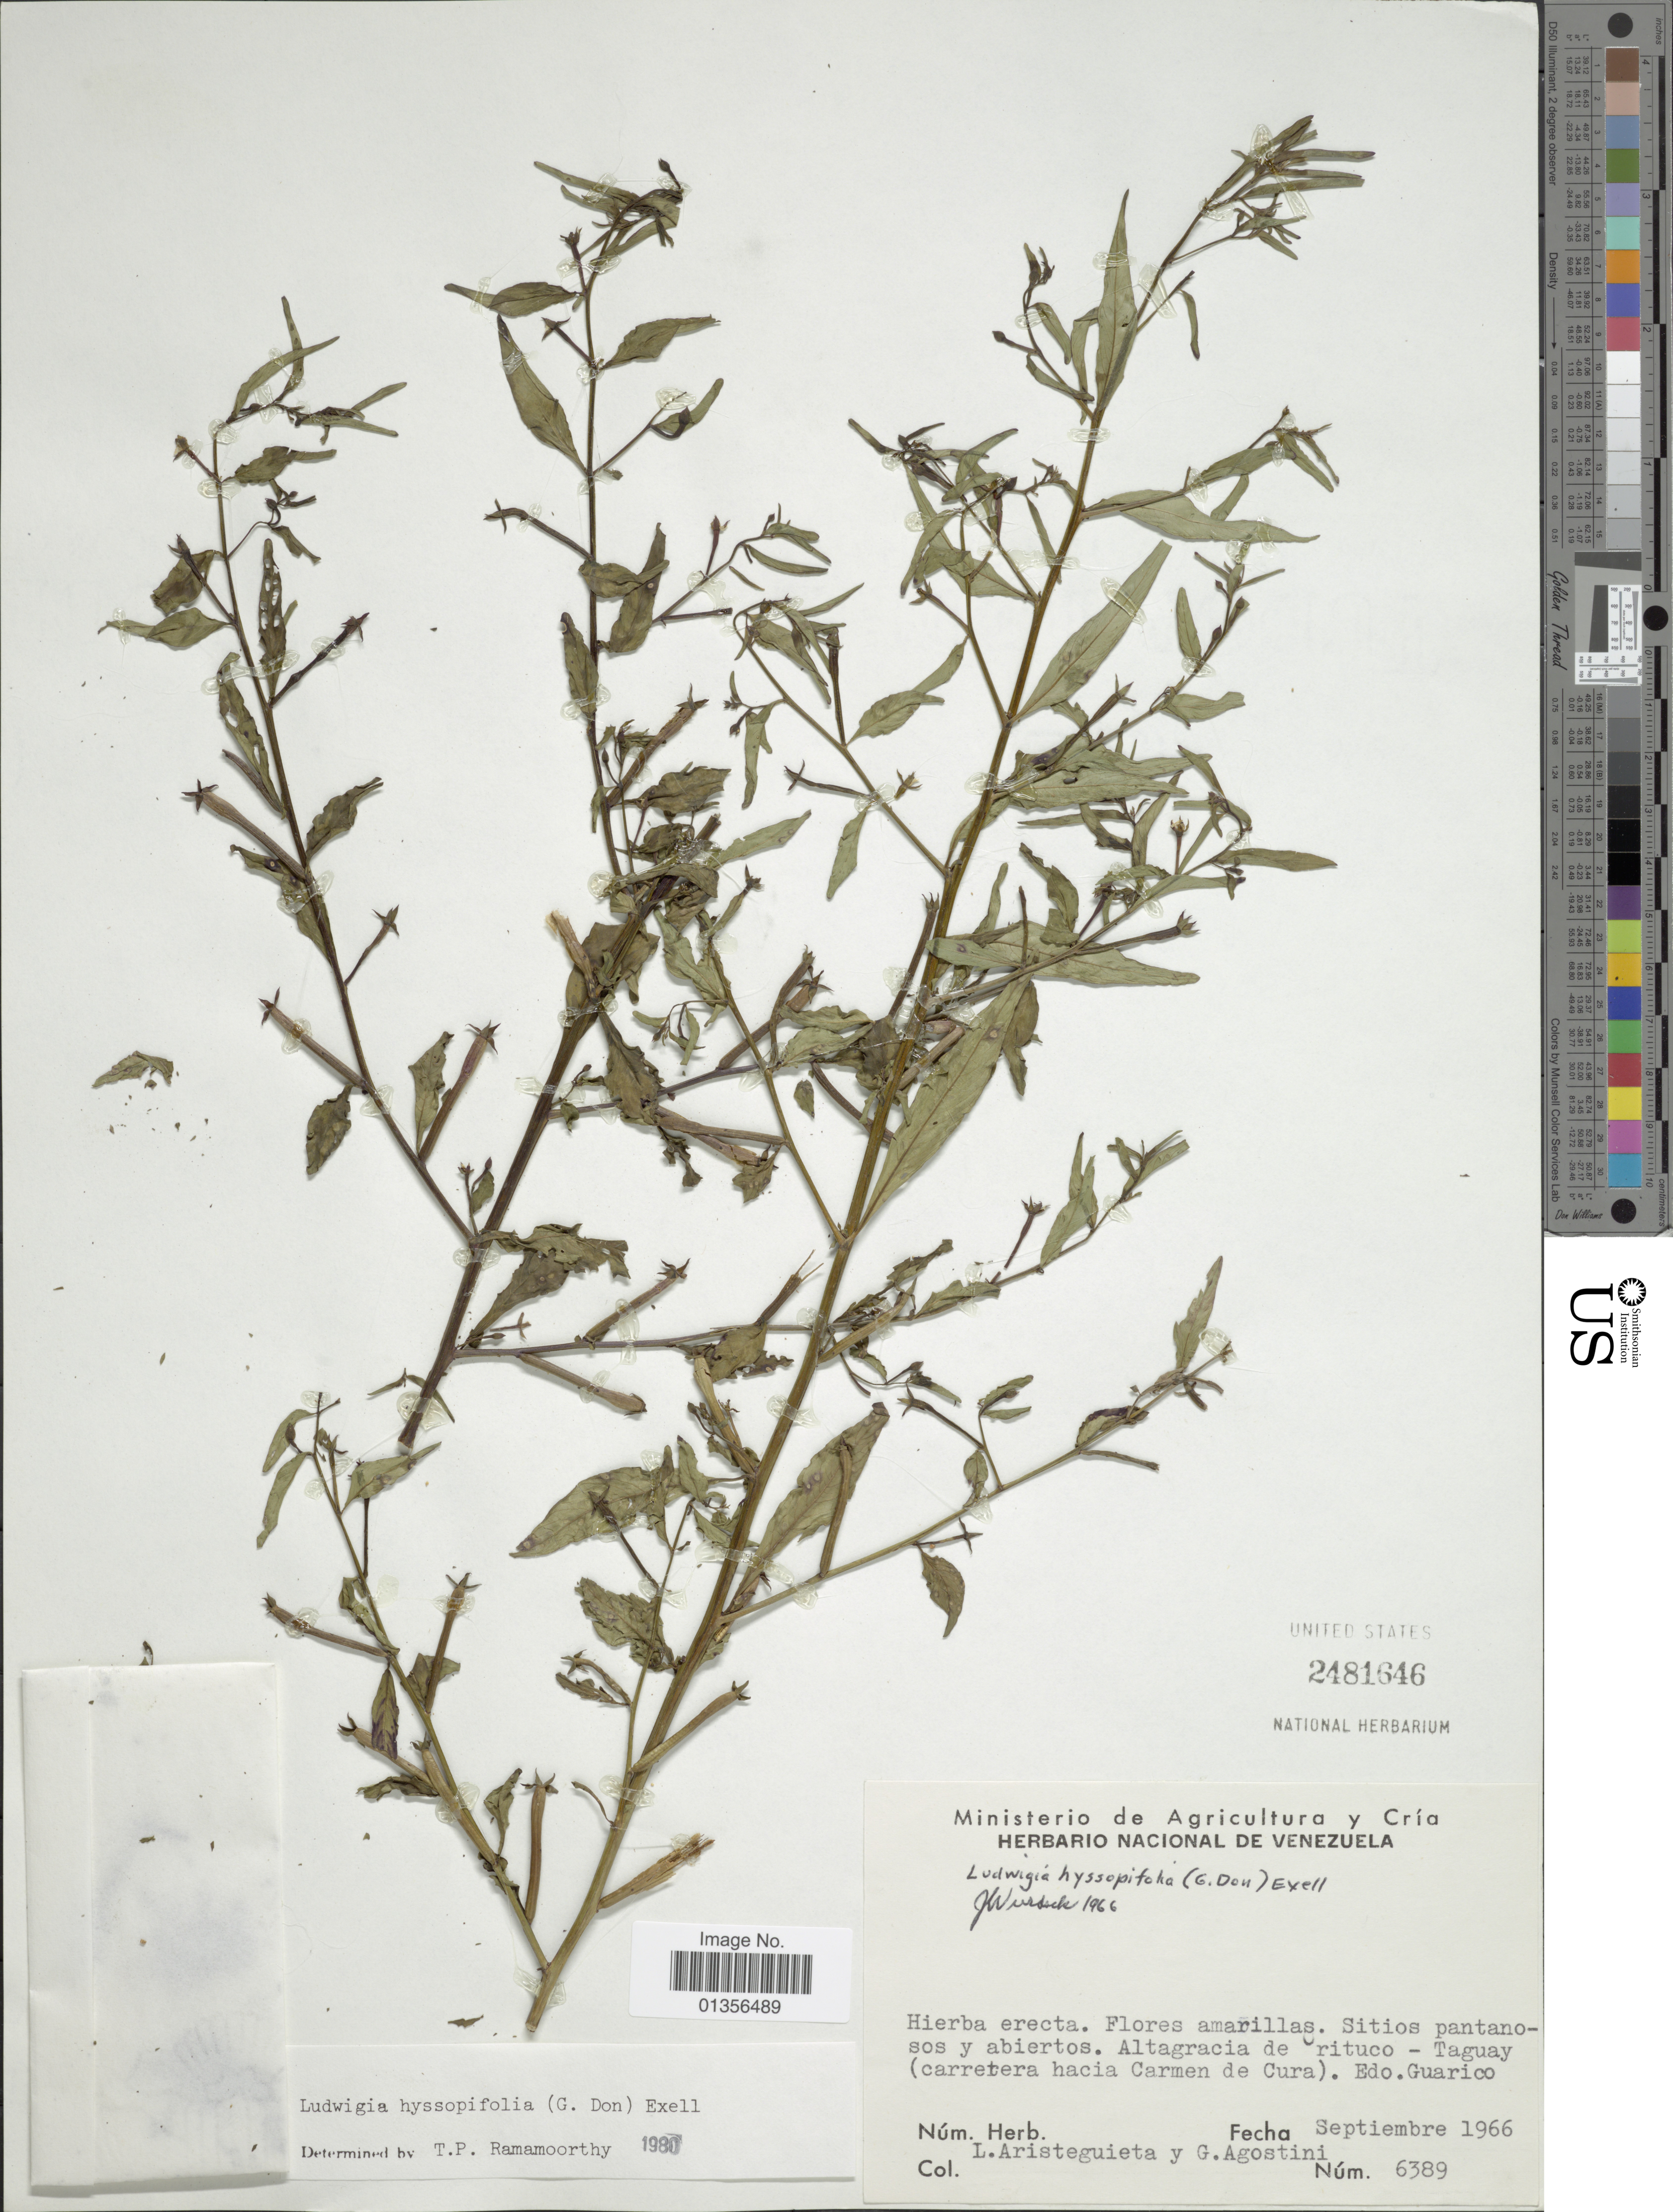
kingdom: Plantae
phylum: Tracheophyta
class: Magnoliopsida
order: Myrtales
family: Onagraceae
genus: Ludwigia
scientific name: Ludwigia hyssopifolia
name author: (G. Don) Exell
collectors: L. Aristeguieta & G. Agostini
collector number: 6389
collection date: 1966-09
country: Venezuela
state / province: Guárico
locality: Flores amarillas. Sitios pantanosos y abiertos. Altagracia de rituco - Taguay (carretera hacia Carmen de Cura)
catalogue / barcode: US 2481646